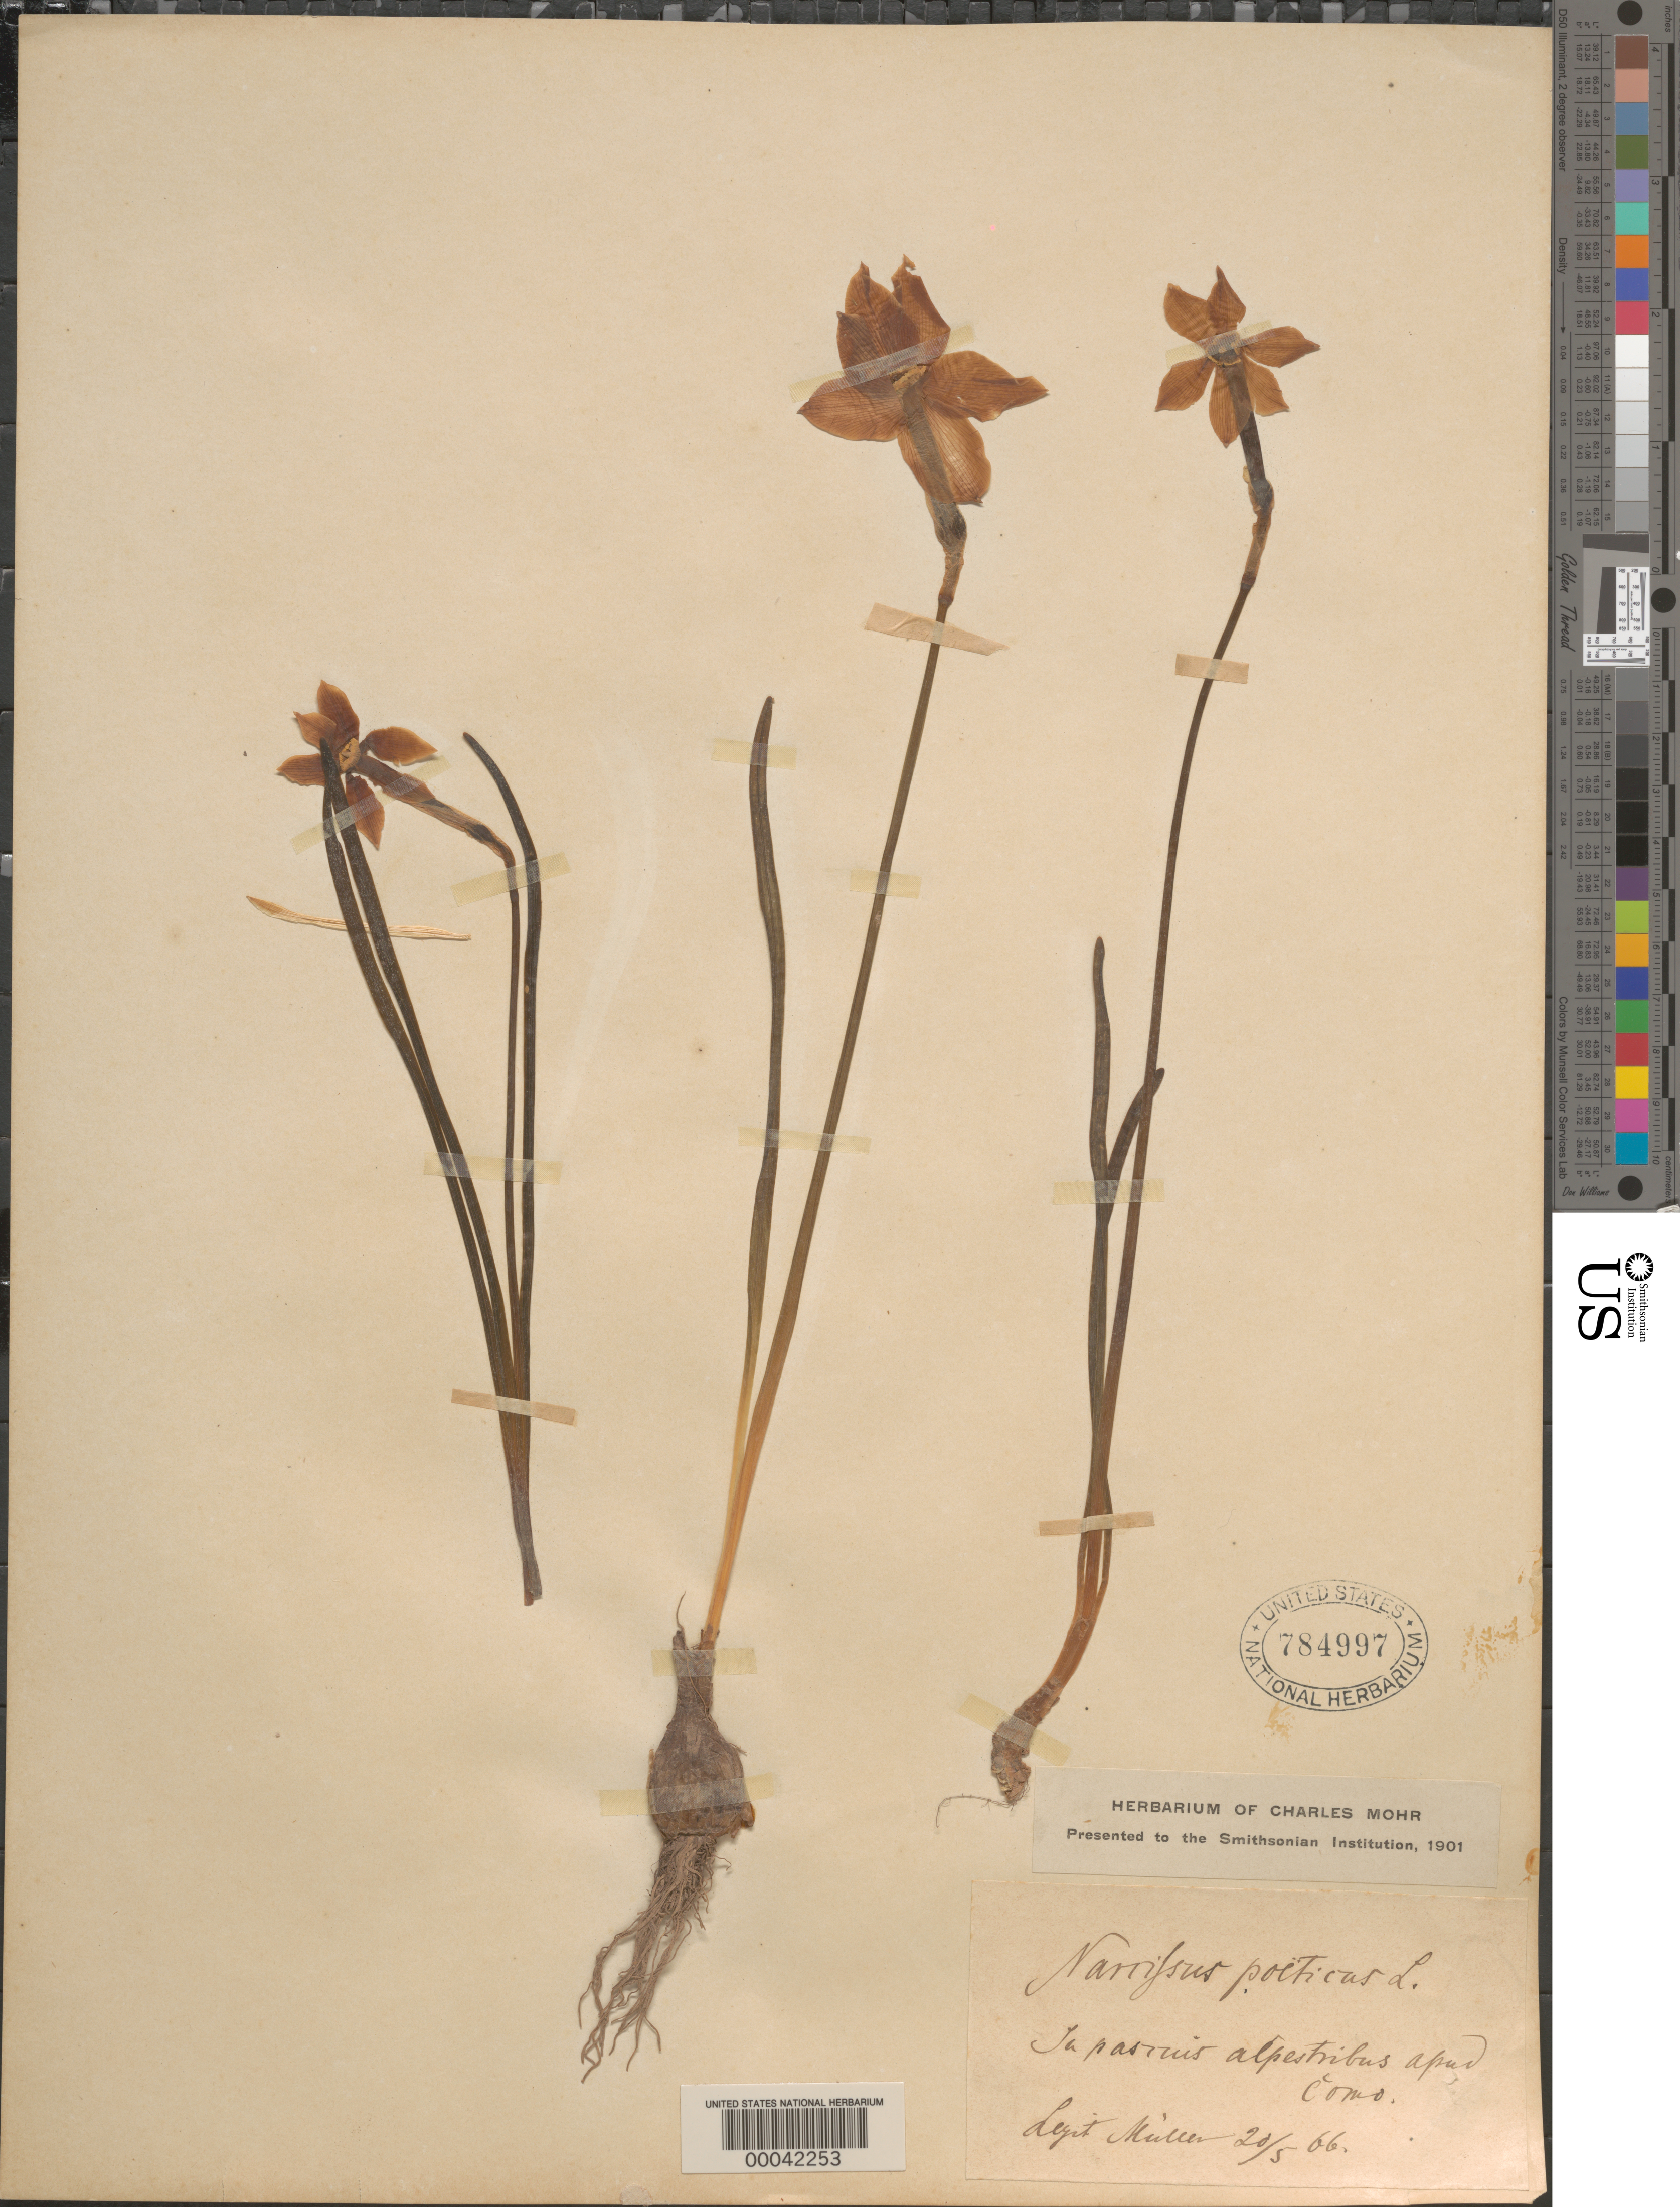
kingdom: Plantae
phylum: Tracheophyta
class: Liliopsida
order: Asparagales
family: Amaryllidaceae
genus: Narcissus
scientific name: Narcissus poeticus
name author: L.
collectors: C. H. Muller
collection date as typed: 20 May 1866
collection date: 1866-05-20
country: Italy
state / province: Lombardy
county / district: Como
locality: Above como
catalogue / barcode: US 784997